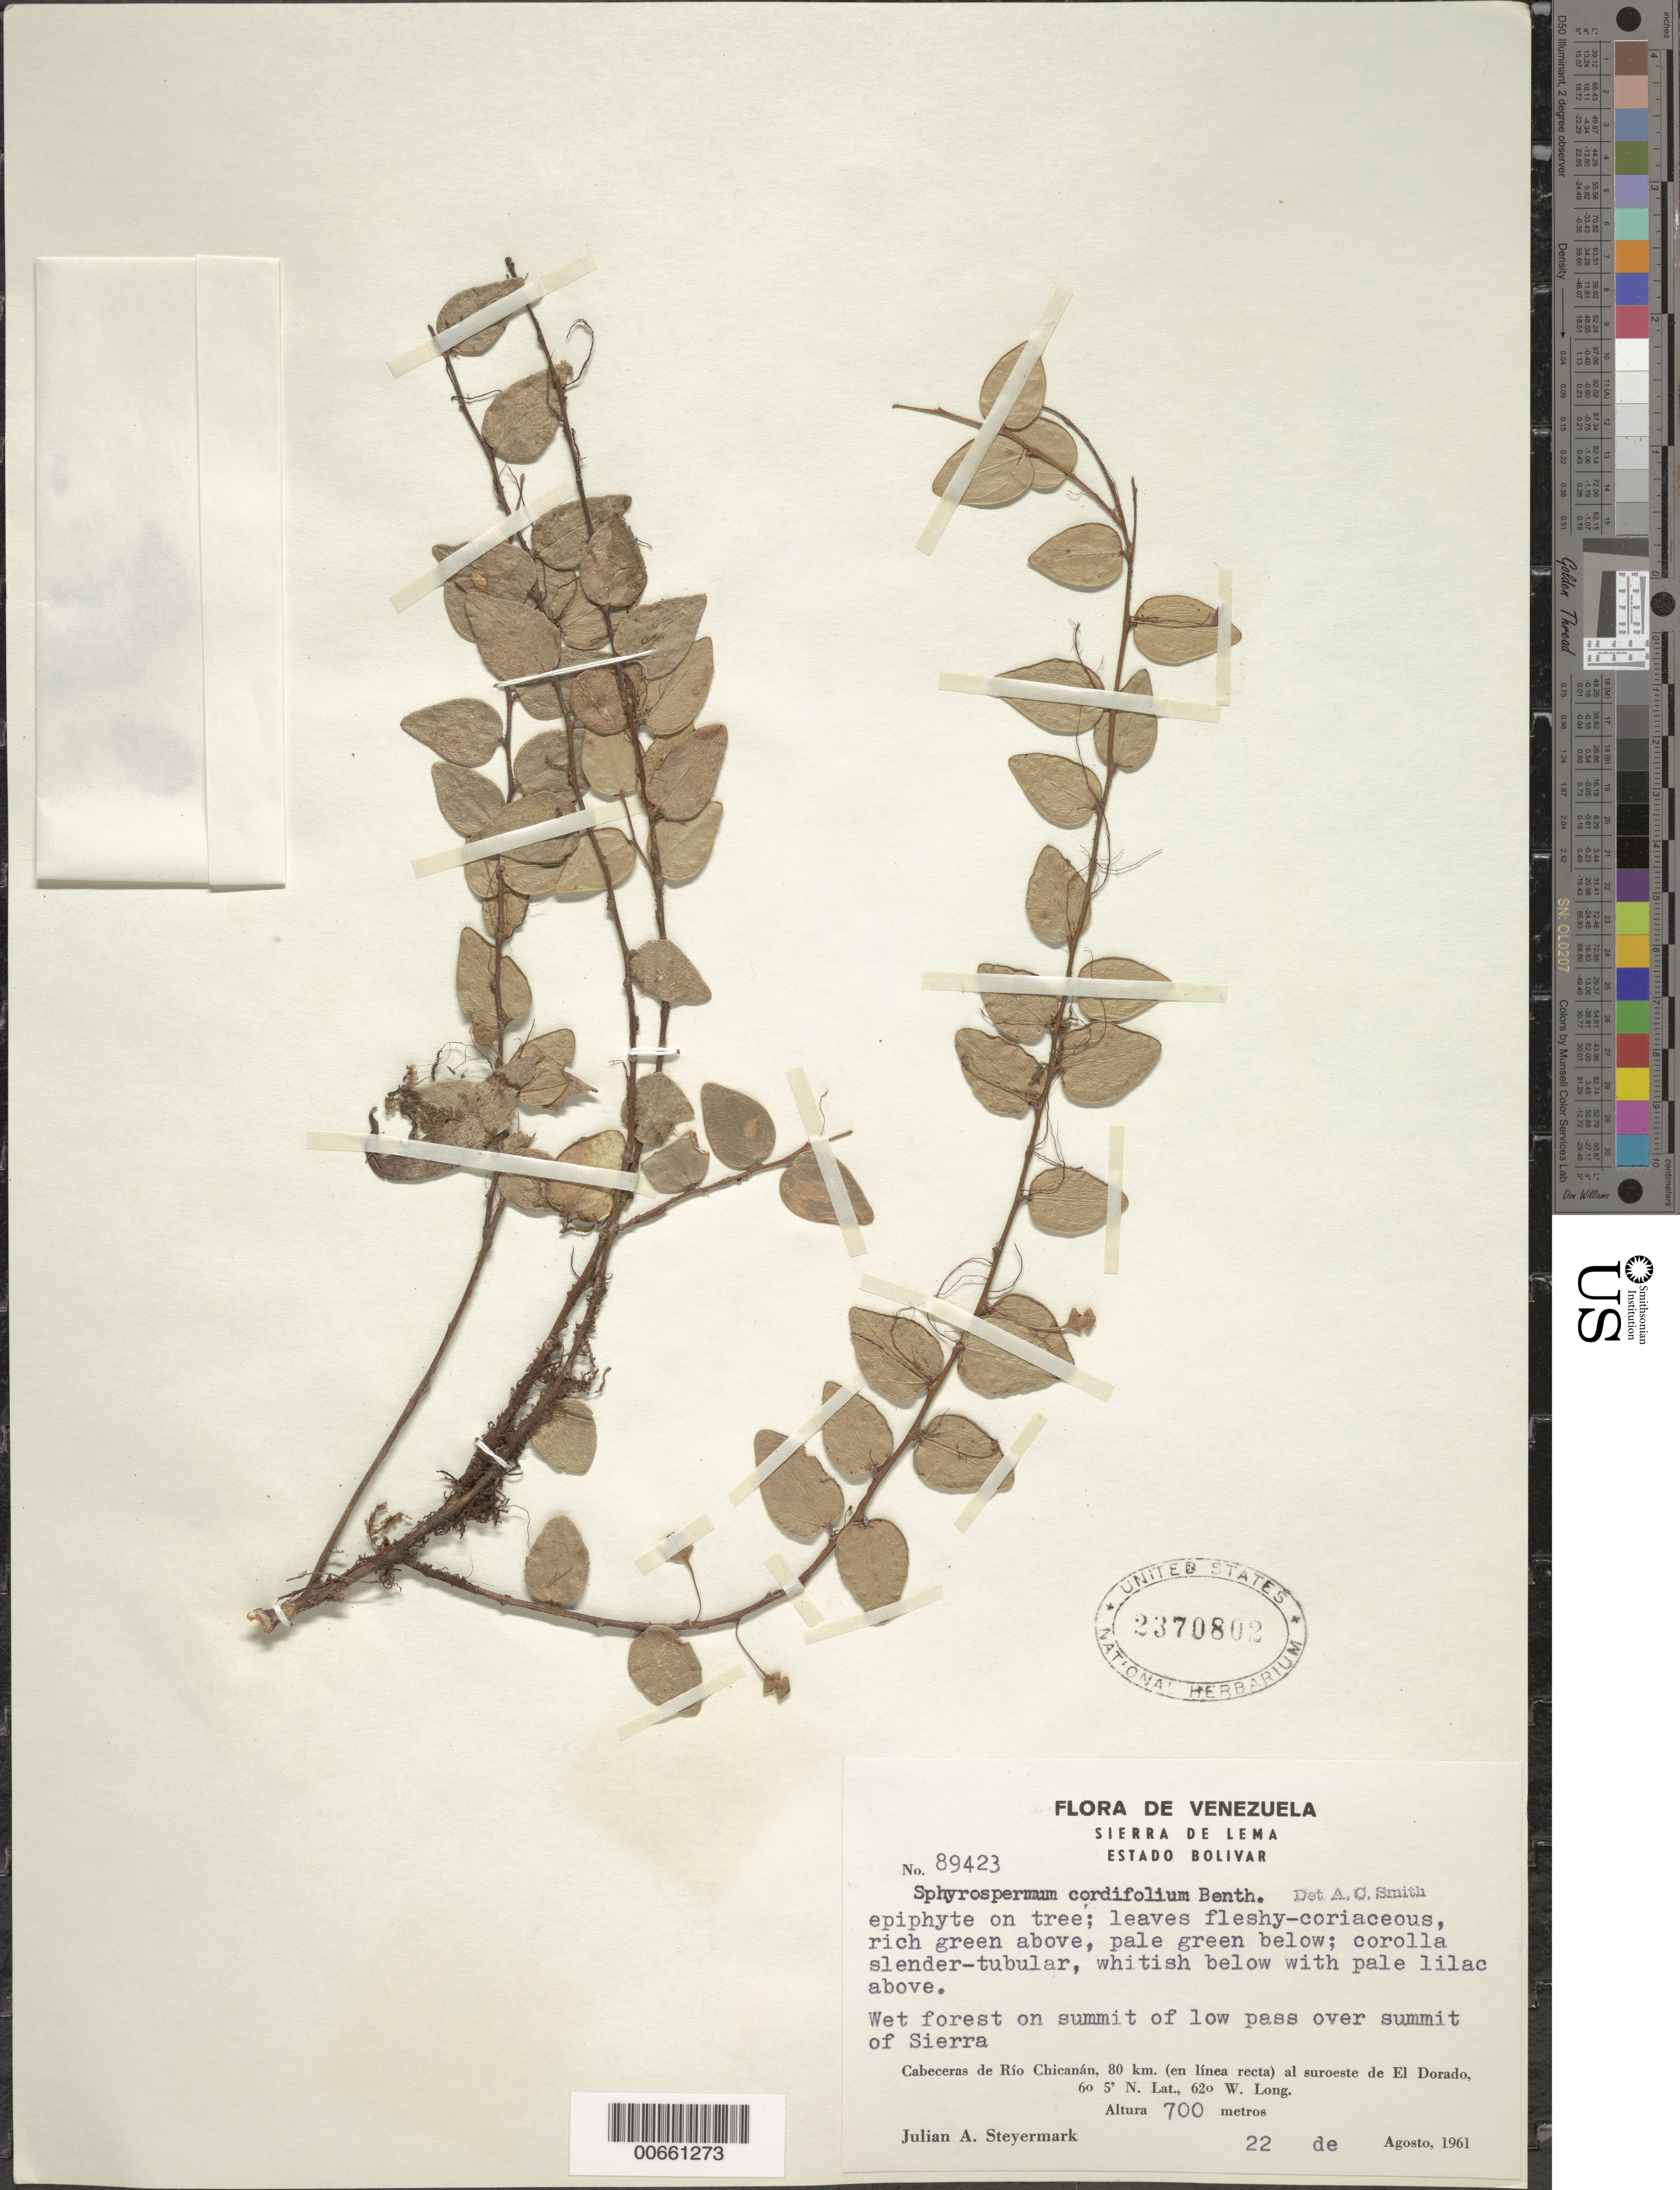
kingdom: Plantae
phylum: Tracheophyta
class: Magnoliopsida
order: Ericales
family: Ericaceae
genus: Sphyrospermum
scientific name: Sphyrospermum cordifolium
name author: Benth.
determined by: Smith, A. C.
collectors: J. Steyermark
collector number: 89423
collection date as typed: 22-Aug-61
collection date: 1961-08-22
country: Venezuela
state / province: Bolívar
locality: Sierra de Lema; Cabeceras de Río Chicanán, 80 km (in a straight line) to southwest of El Dorado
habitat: Wet forest on summit of low pass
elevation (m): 700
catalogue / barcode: US 2370802